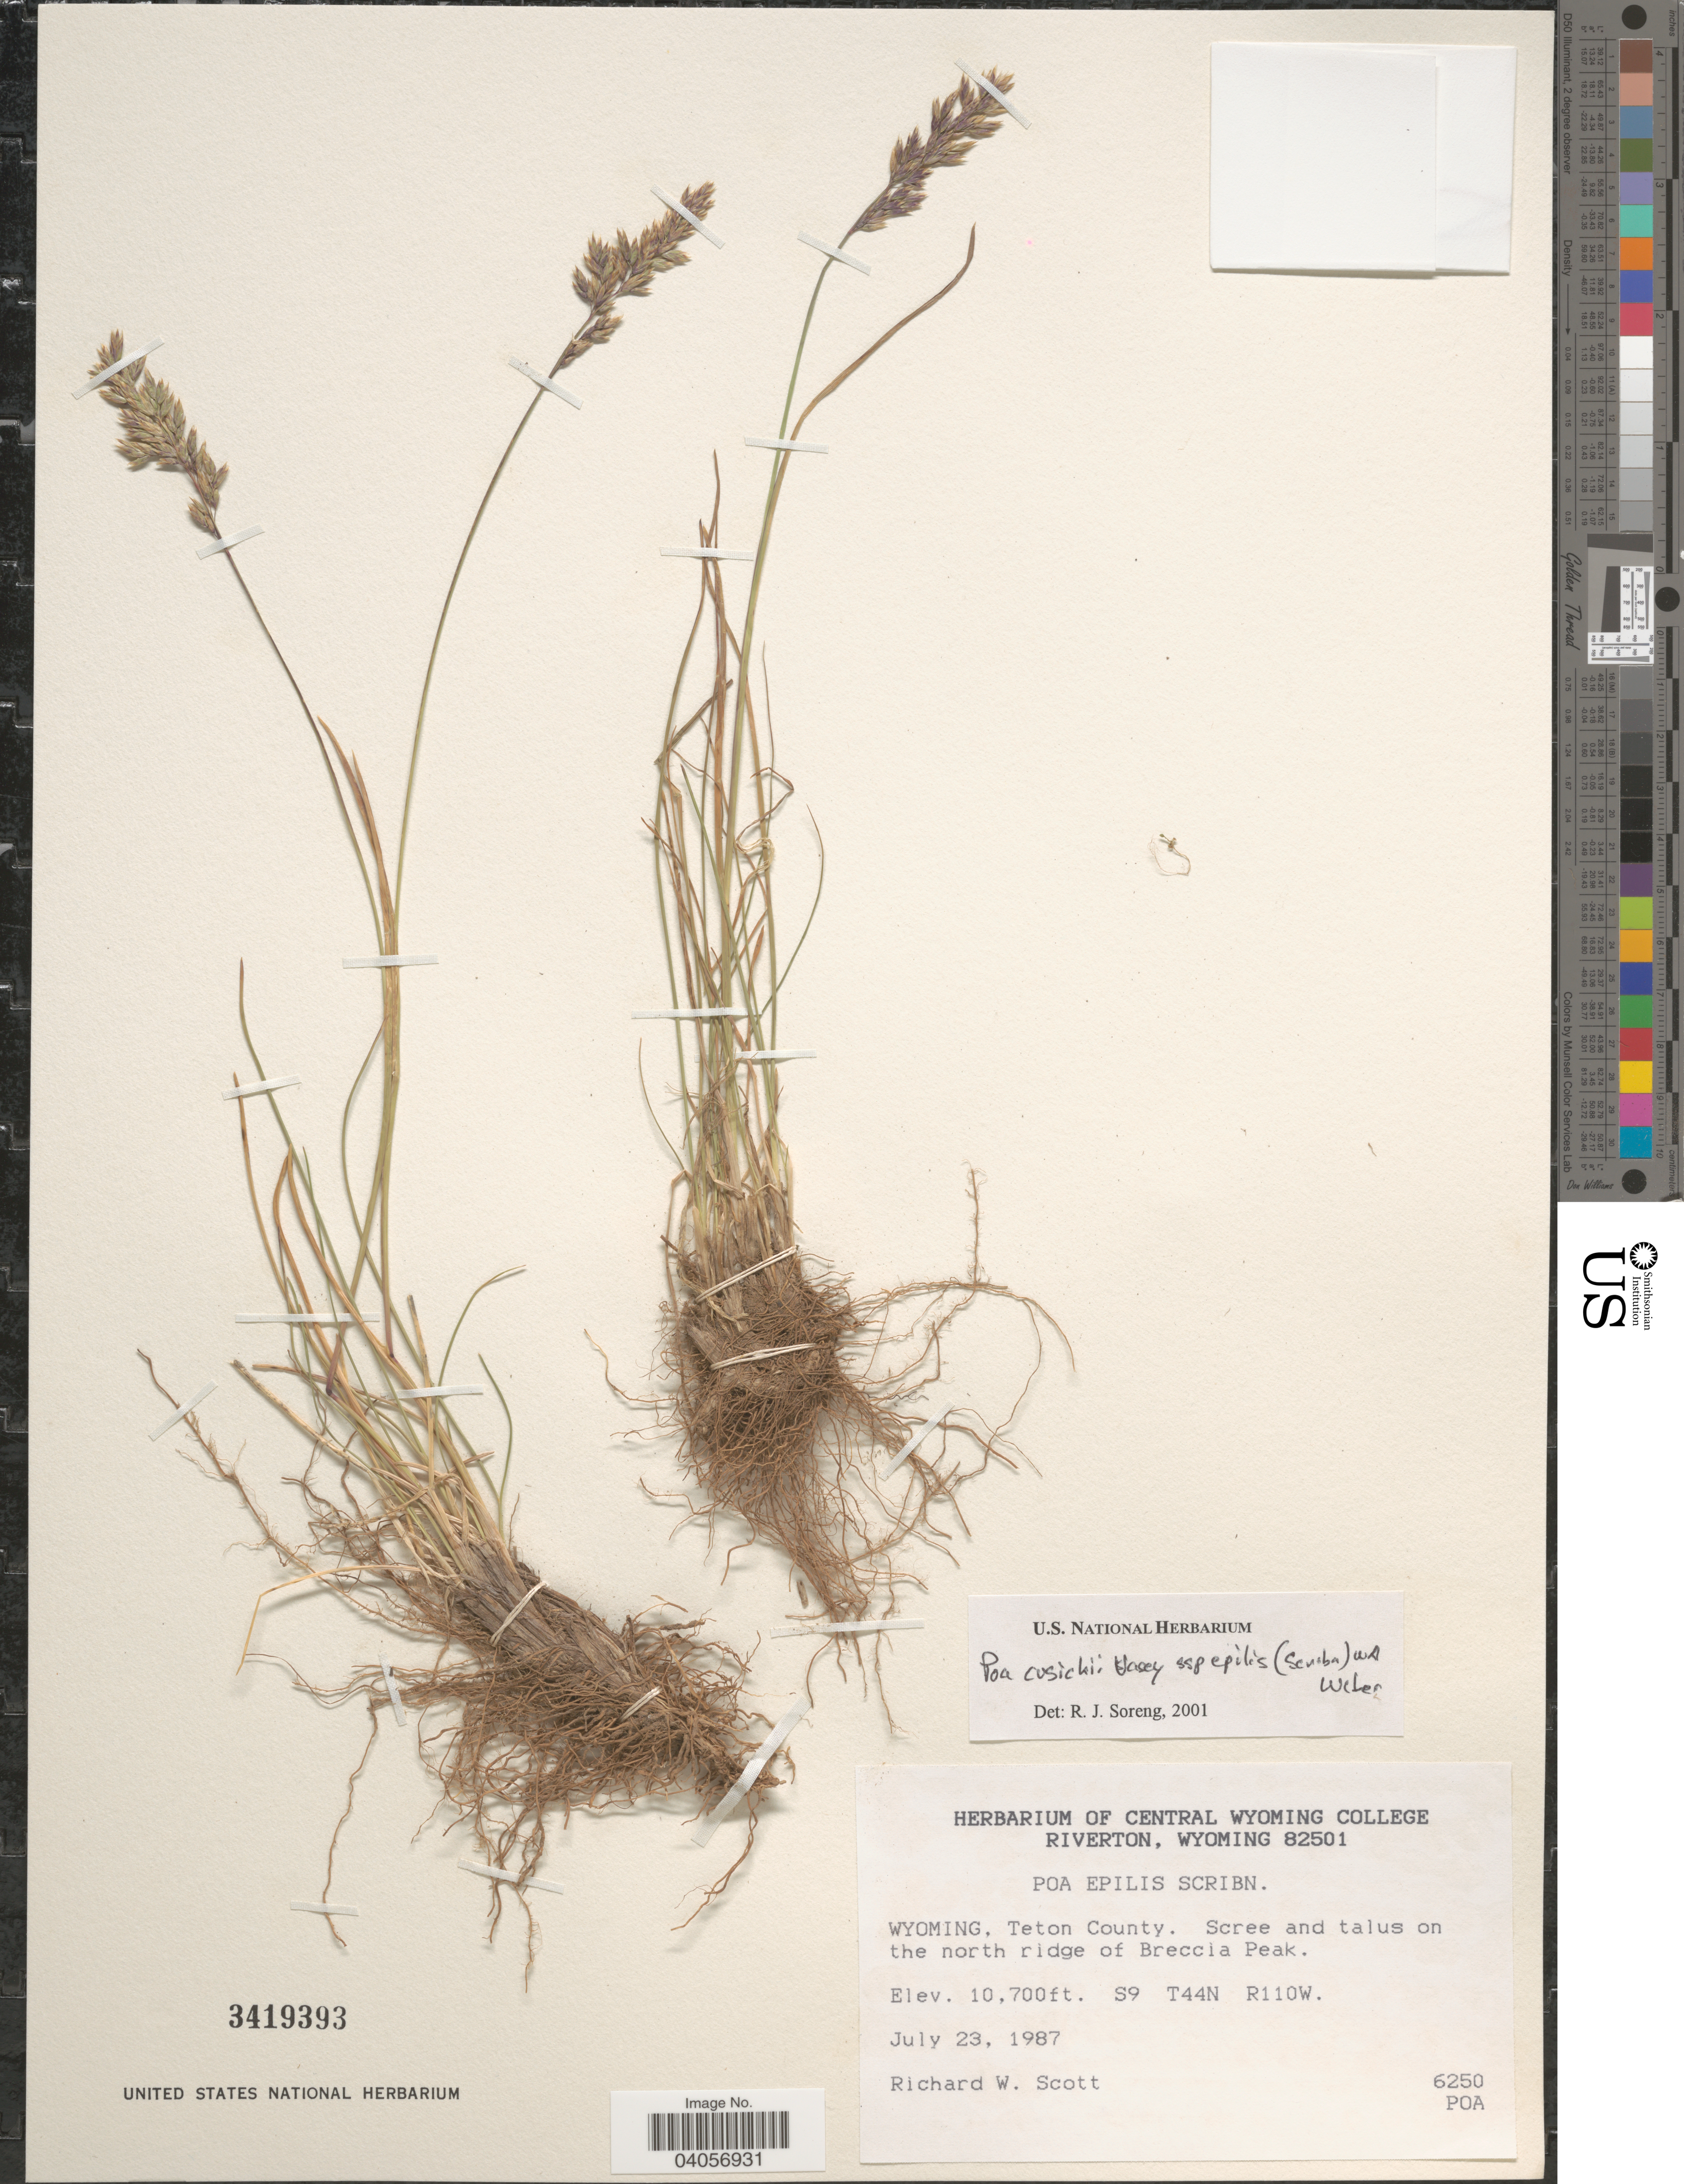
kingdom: Plantae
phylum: Tracheophyta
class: Liliopsida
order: Poales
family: Poaceae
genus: Poa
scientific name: Poa cusickii subsp. epilis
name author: (Scribn.) W.A. Weber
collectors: R. W. Scott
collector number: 6250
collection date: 1987-07-23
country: United States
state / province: Wyoming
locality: Teton County. Scree and talus on the north ridge of Breccia Peak. S9 T44N R110W.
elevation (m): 3261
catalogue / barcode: US 3419393